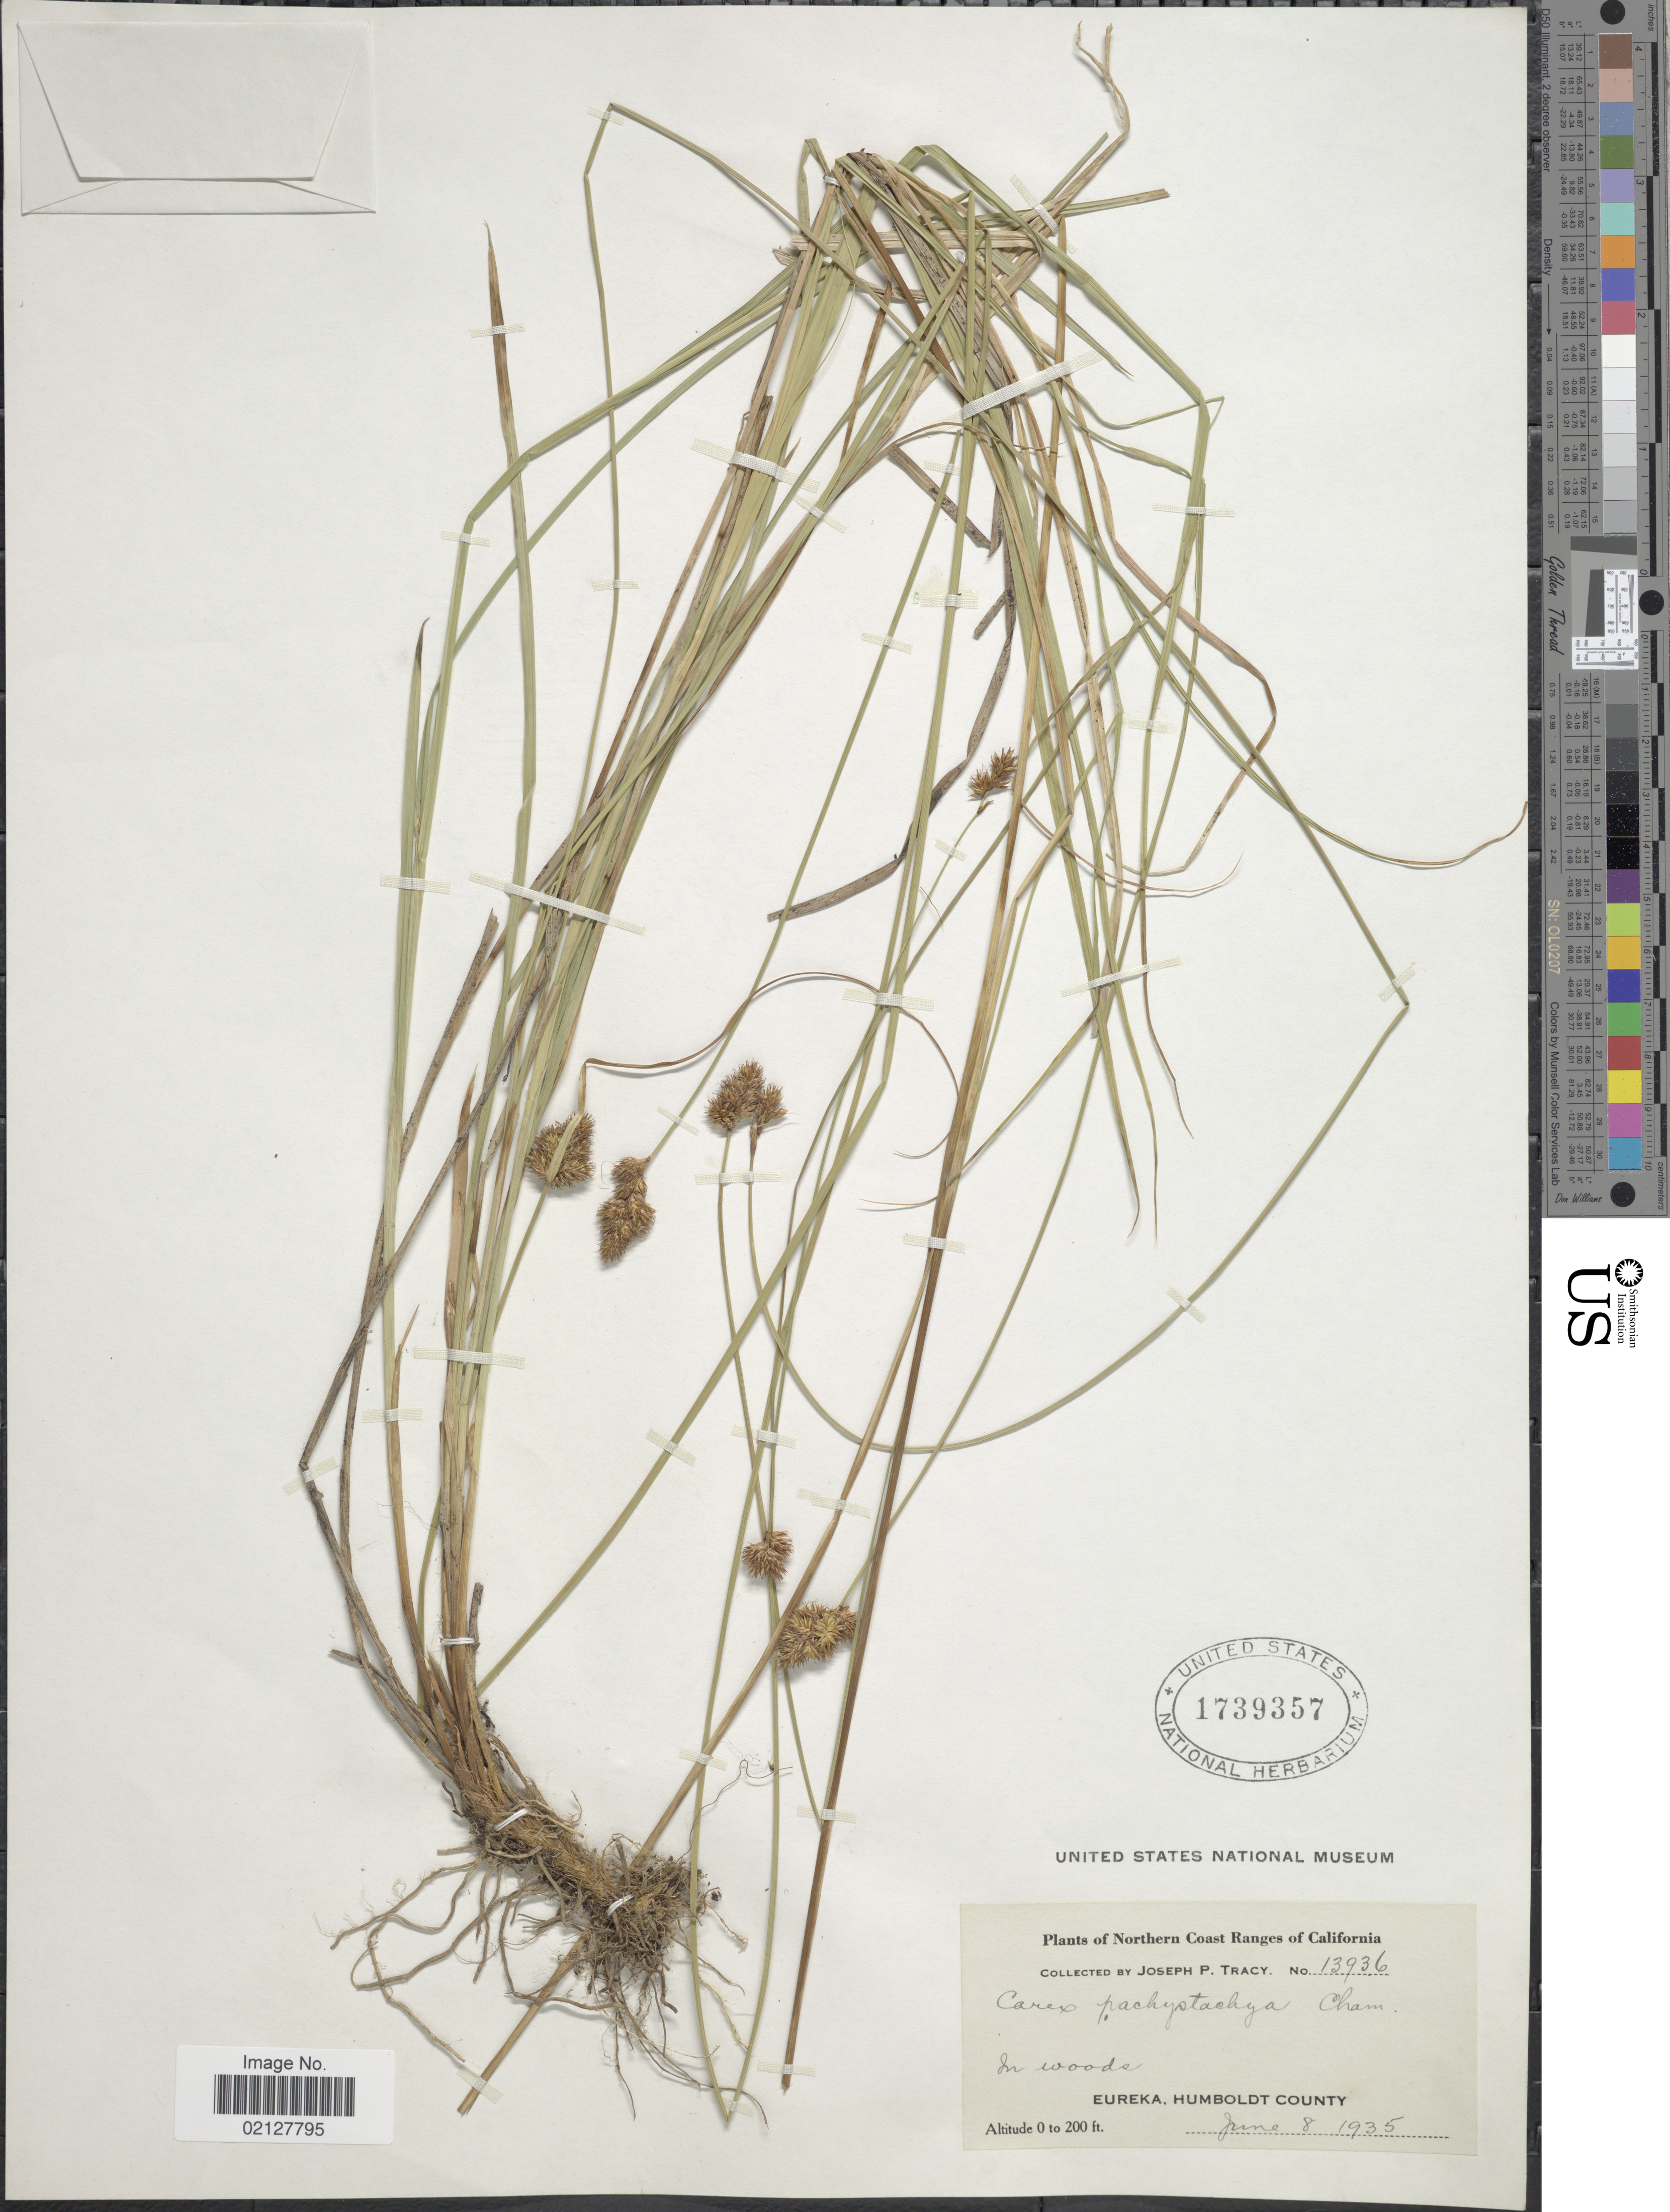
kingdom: Plantae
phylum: Tracheophyta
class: Liliopsida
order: Poales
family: Cyperaceae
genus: Carex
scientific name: Carex pachystachya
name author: Cham. ex Steud.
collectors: J. Tracy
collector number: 13936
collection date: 1935-06-08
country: United States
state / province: California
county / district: Humboldt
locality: Northern Coast Ranges of California. In woods. Eureka, Humboldt County.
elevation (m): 0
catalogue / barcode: US 1739357